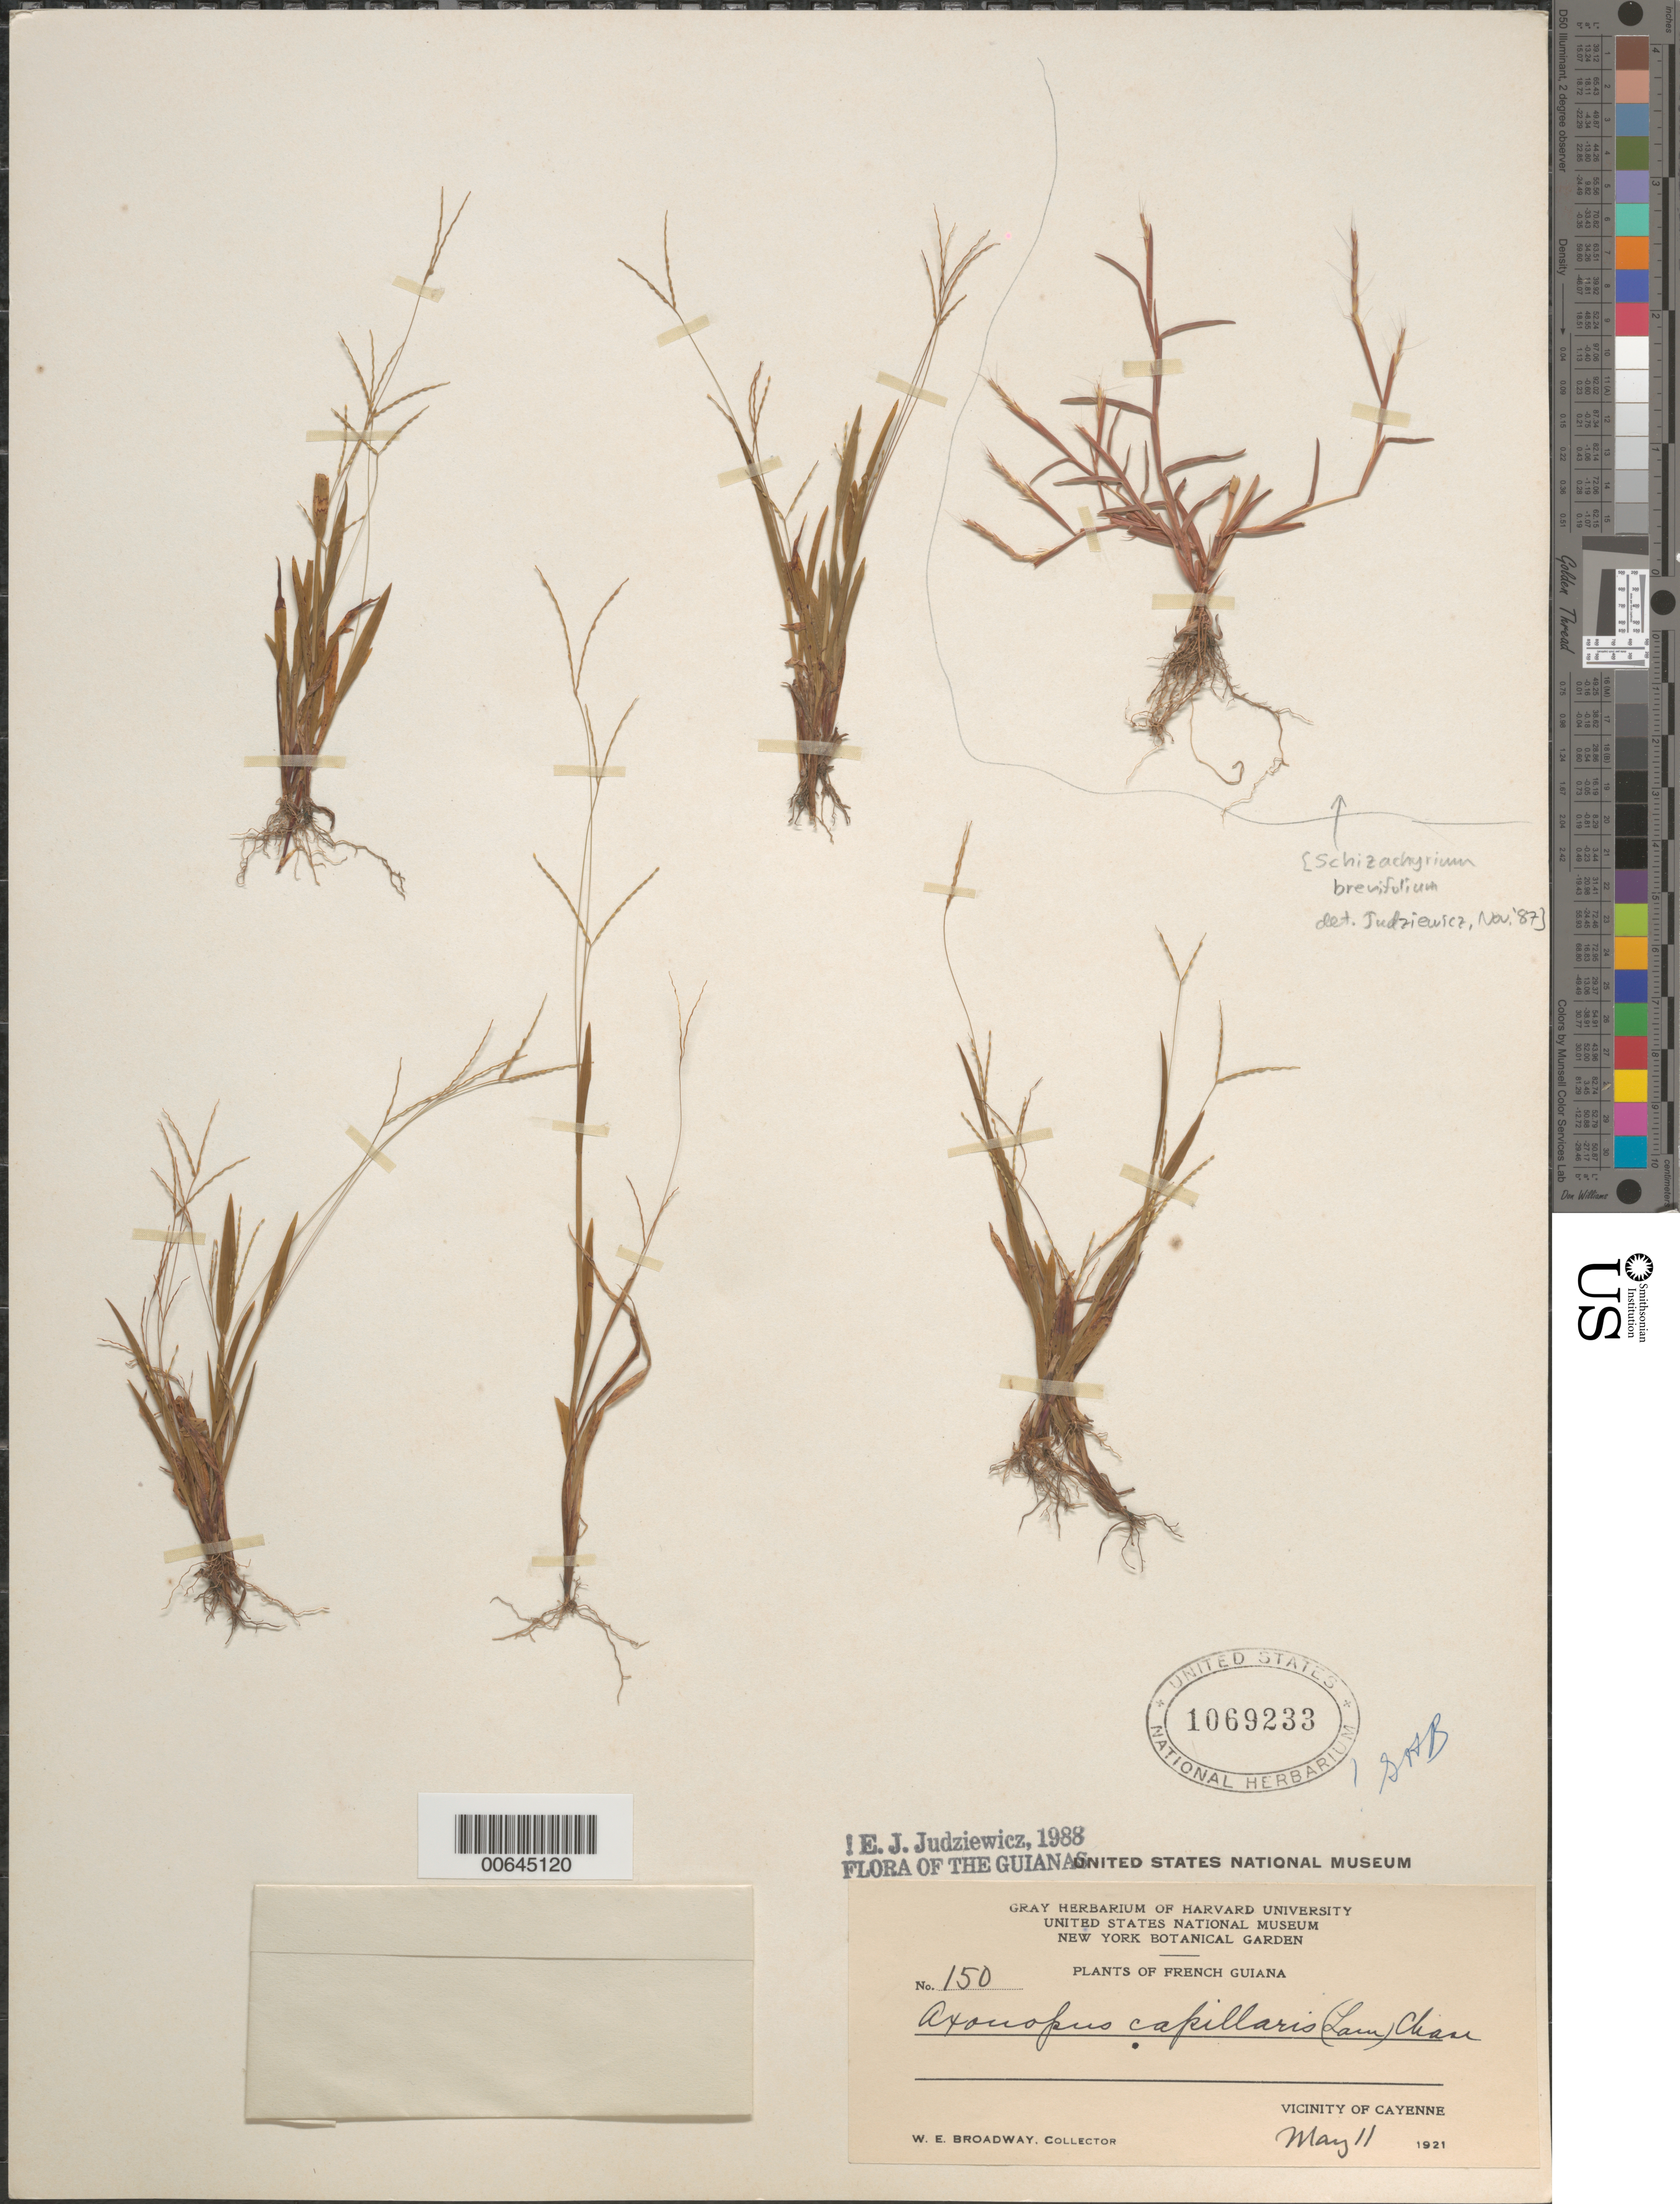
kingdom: Plantae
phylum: Tracheophyta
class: Liliopsida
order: Poales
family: Poaceae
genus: Axonopus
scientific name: Axonopus capillaris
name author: (Lam.) Chase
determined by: Judziewicz, E. J.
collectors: W. E. Broadway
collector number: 150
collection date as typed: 11-May-21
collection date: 1921-05-11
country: French Guiana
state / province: Cayenne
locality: Cayenne, vic.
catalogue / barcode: US 1069233